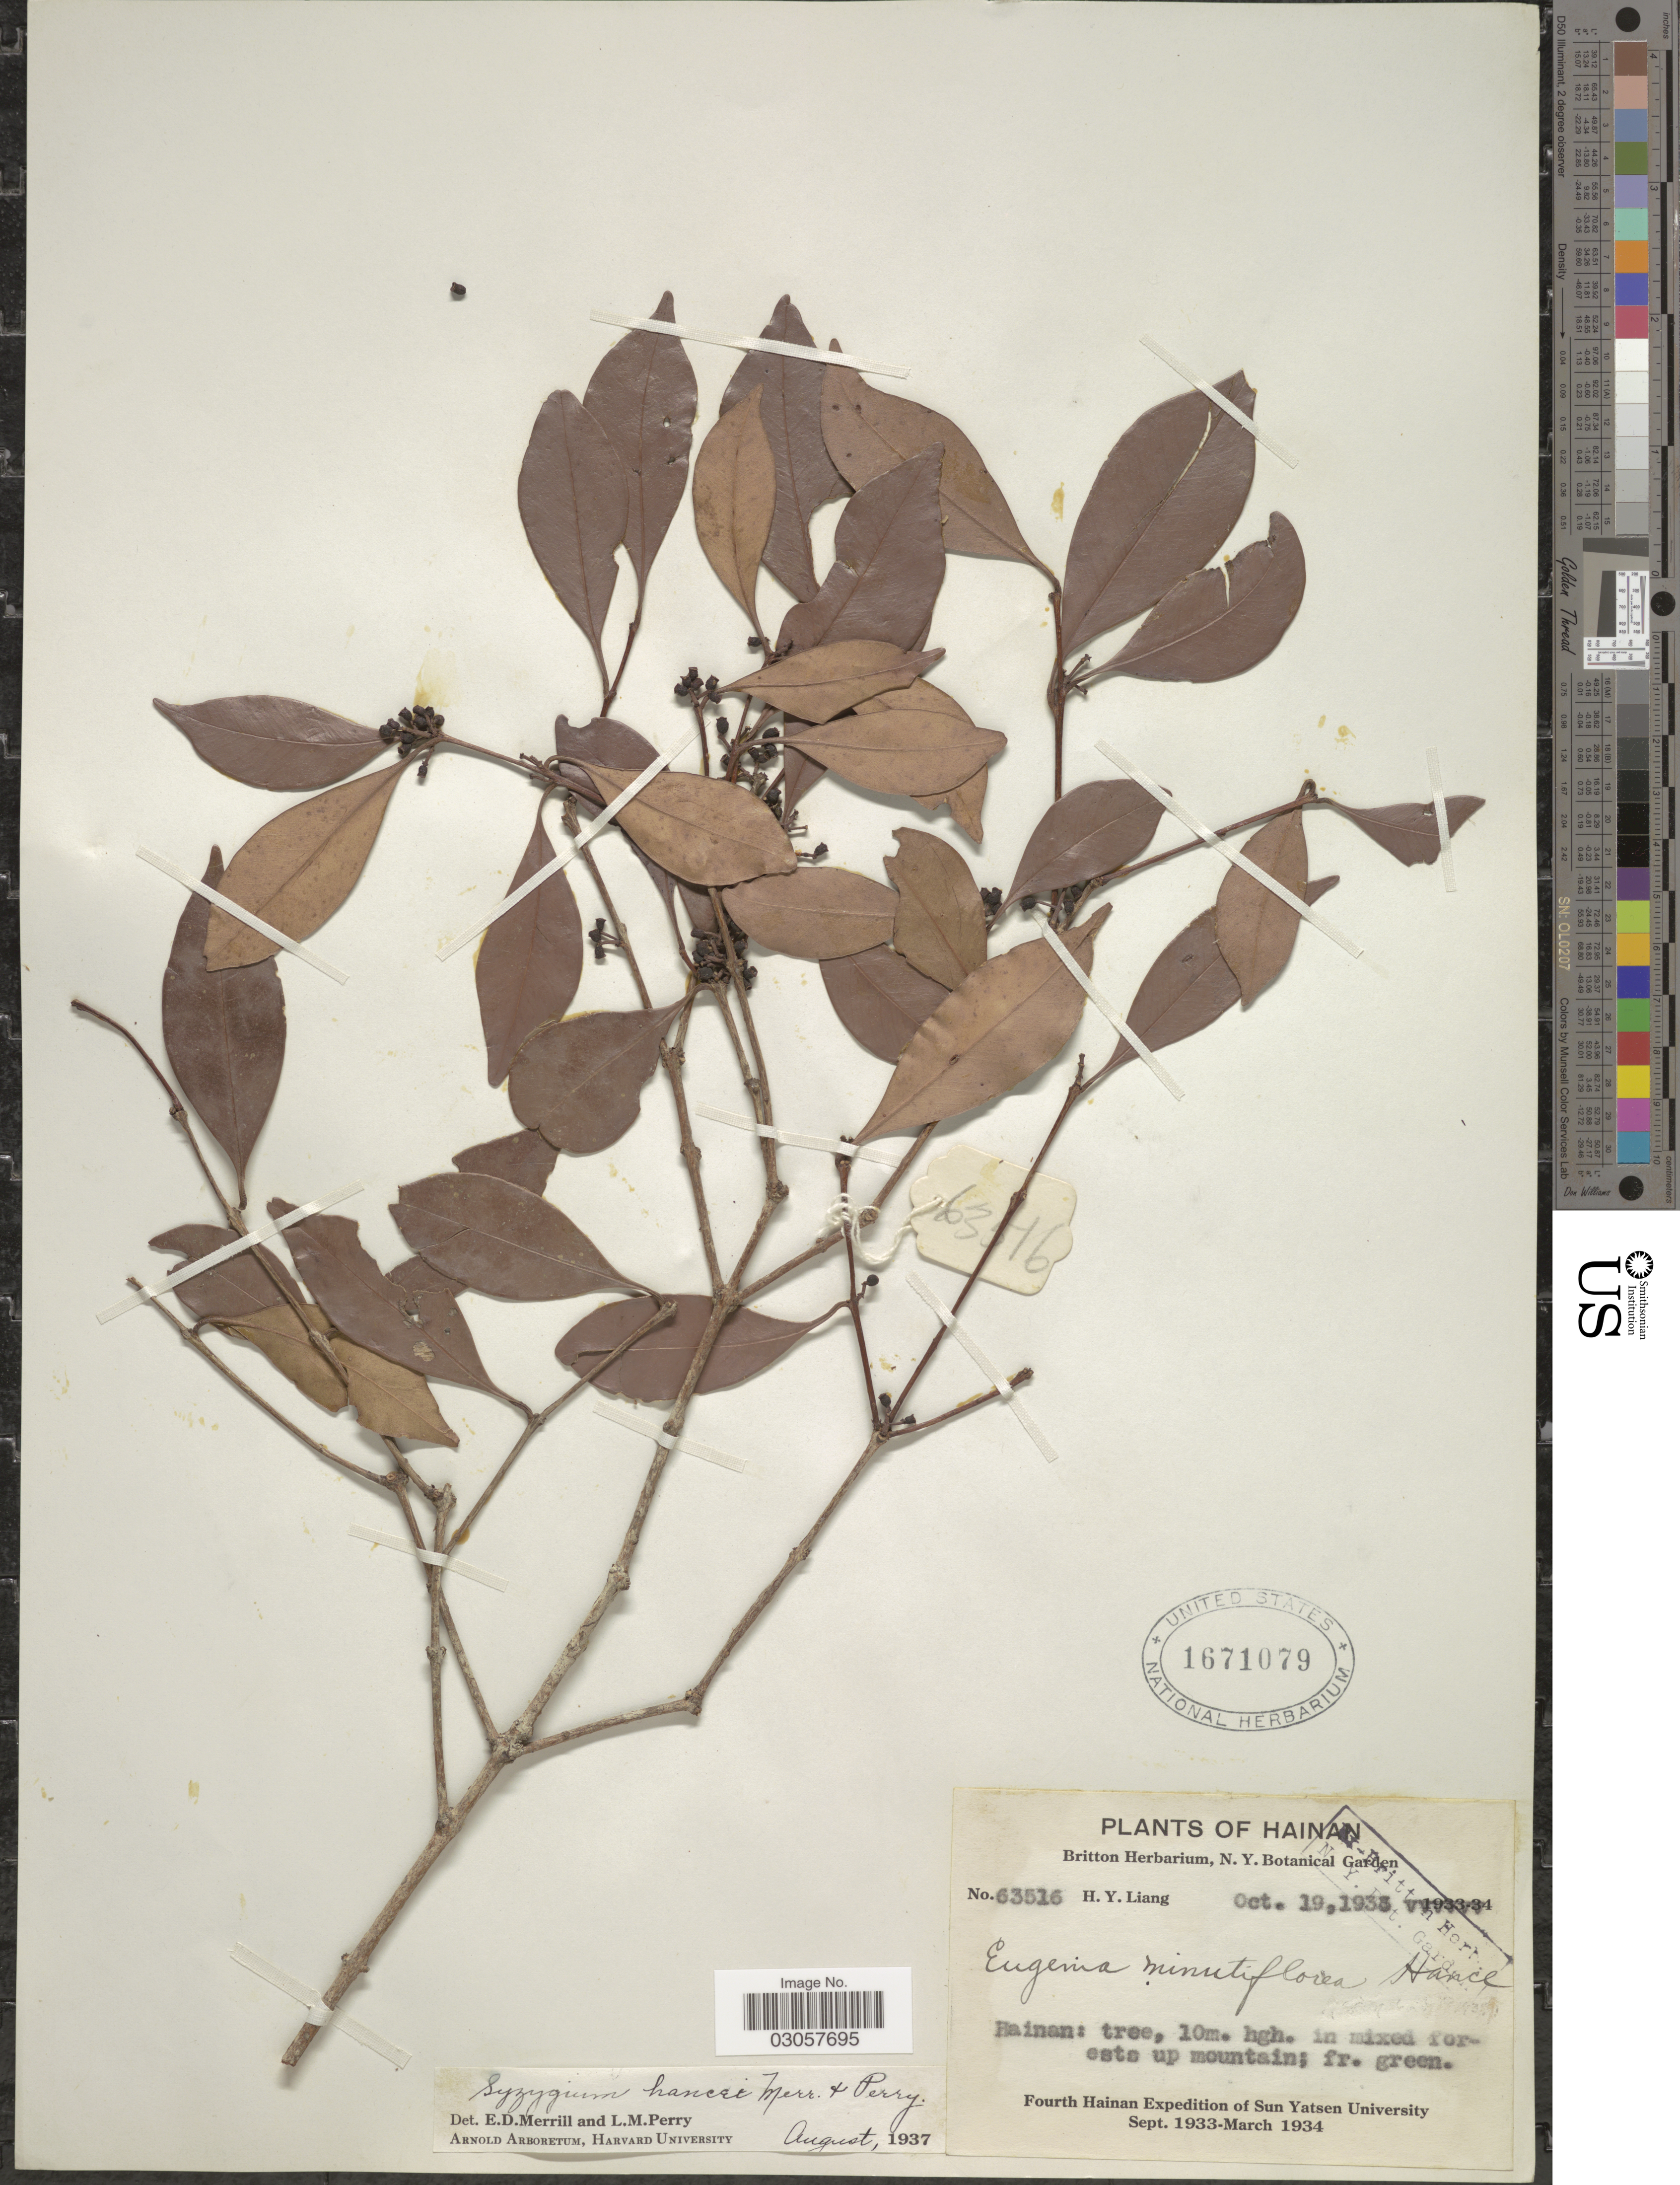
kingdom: Plantae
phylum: Tracheophyta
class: Magnoliopsida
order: Myrtales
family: Myrtaceae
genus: Syzygium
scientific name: Syzygium hancei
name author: Merr. & L.M. Perry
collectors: H. Y. Liang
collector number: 63516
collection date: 1933-10-19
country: China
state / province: Hainan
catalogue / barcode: US 1671079